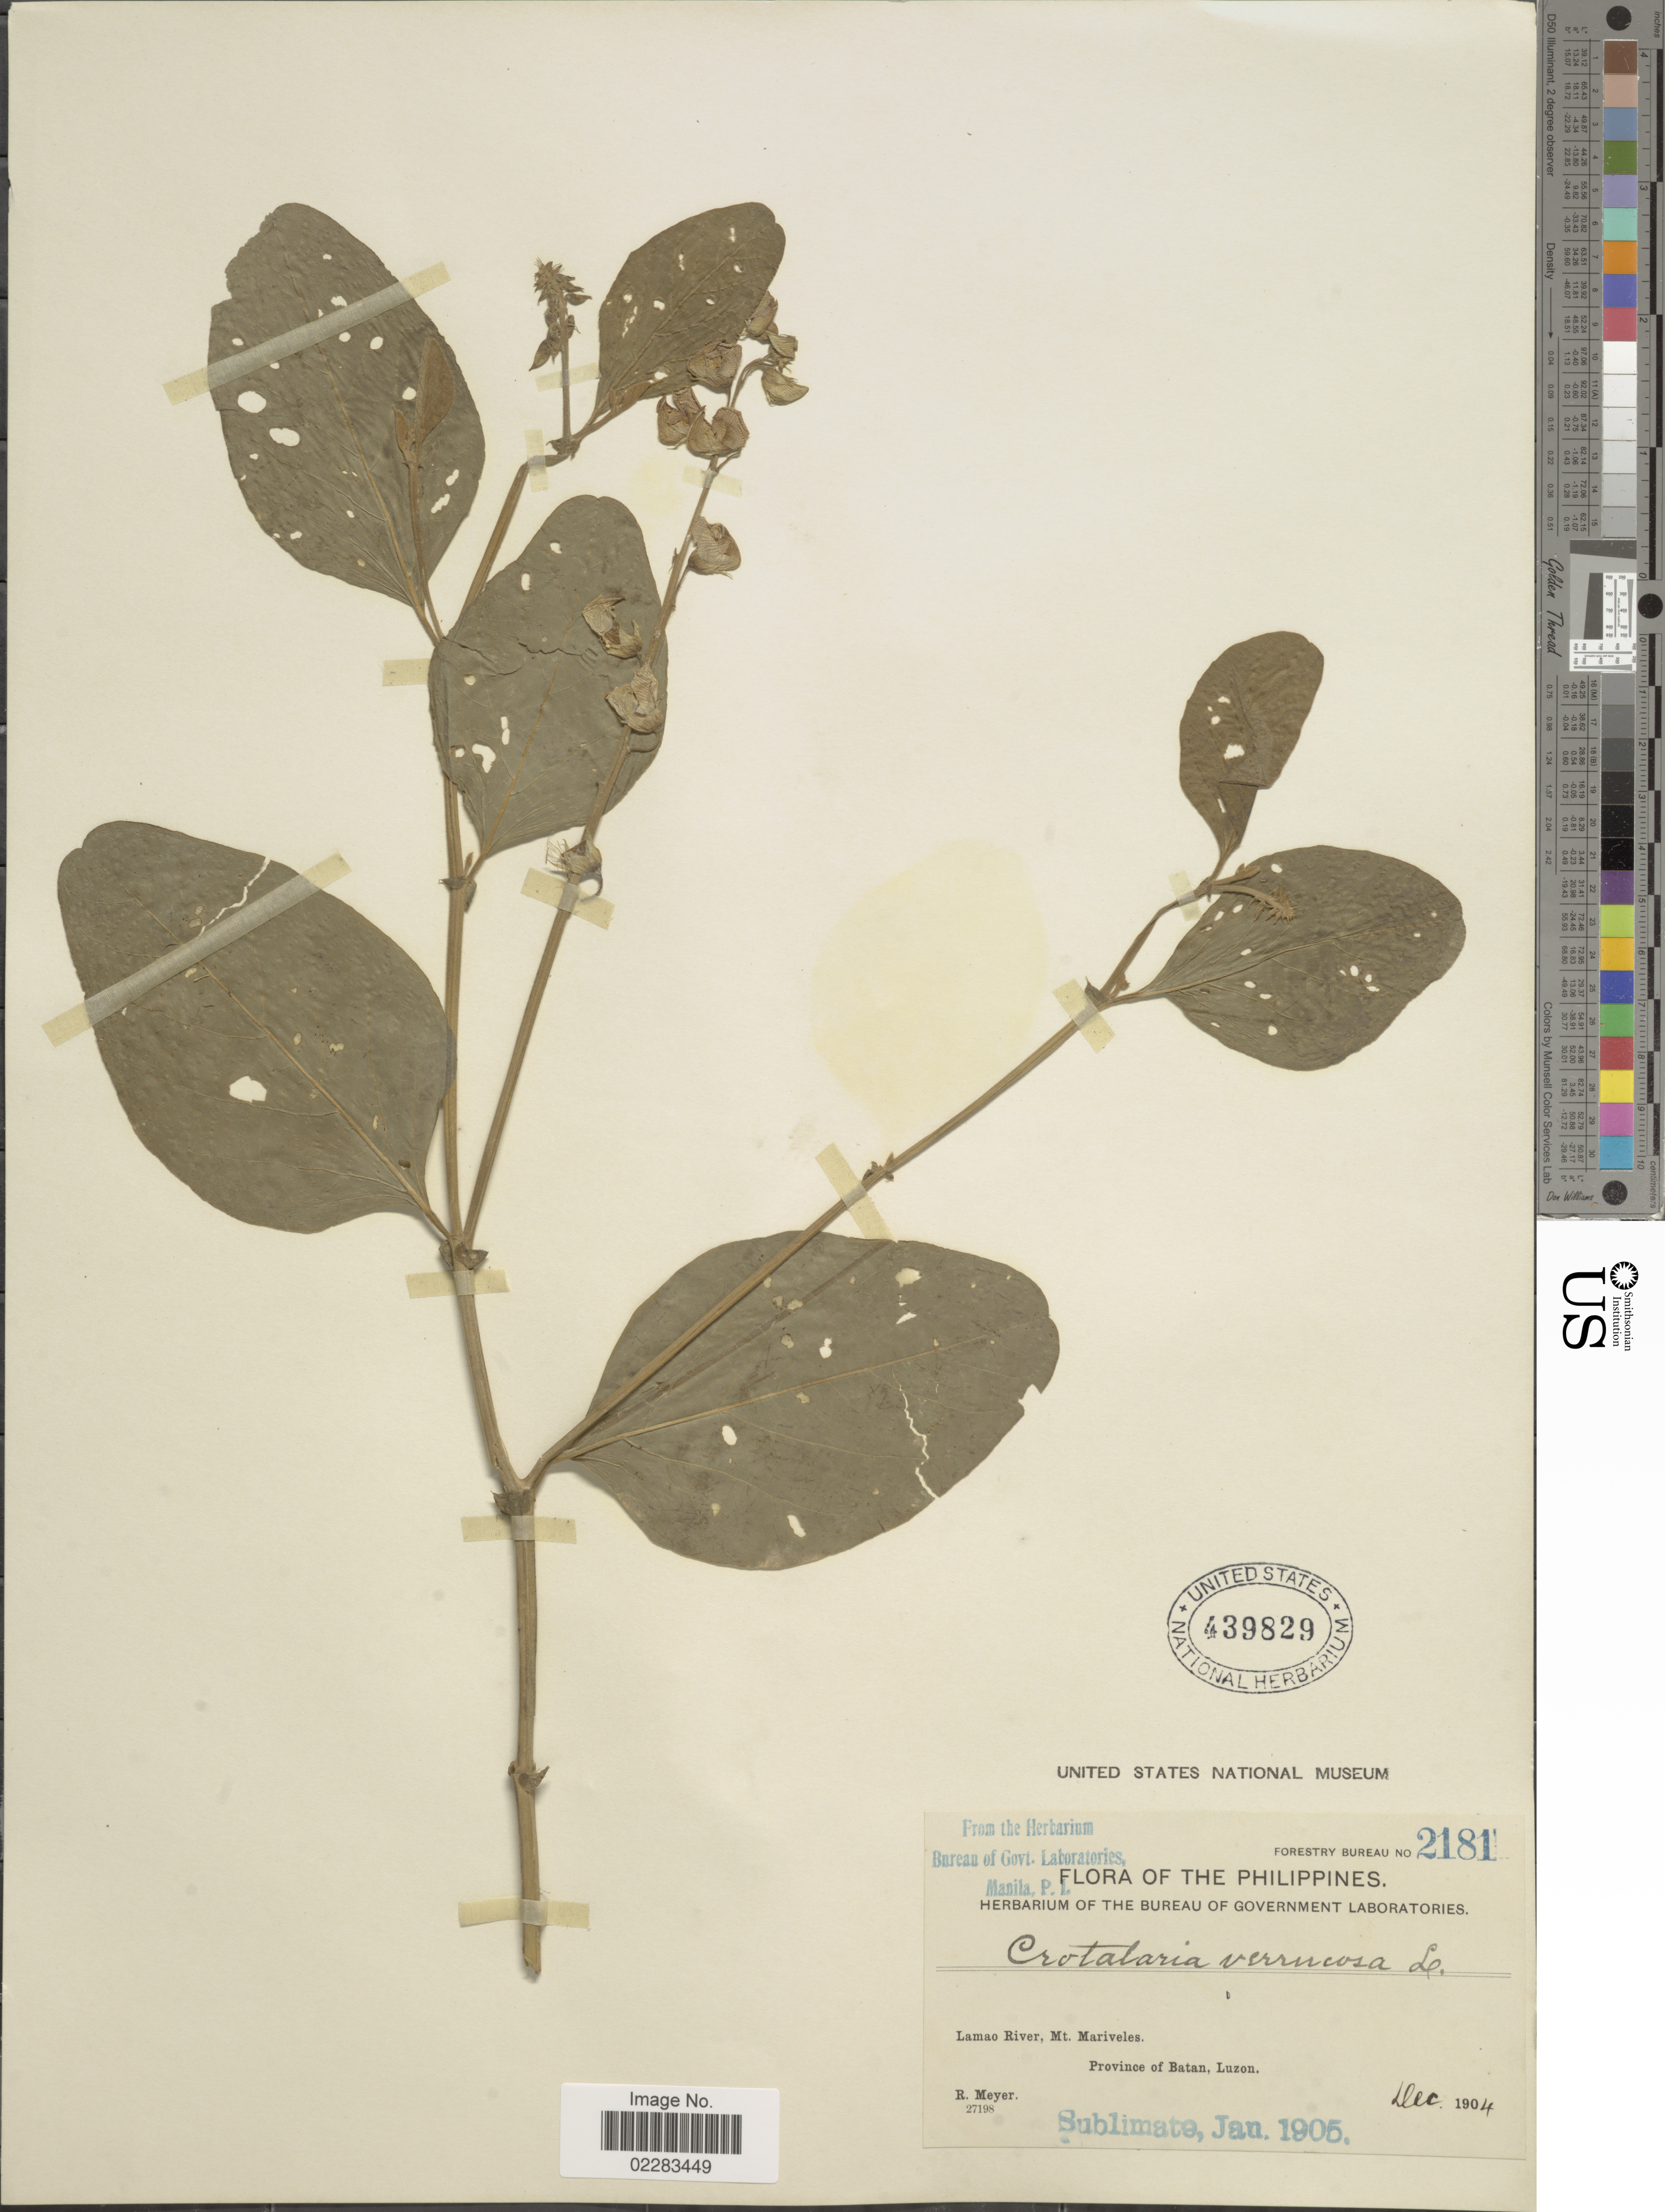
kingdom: Plantae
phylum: Tracheophyta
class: Magnoliopsida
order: Fabales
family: Fabaceae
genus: Crotalaria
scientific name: Crotalaria verrucosa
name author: L.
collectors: R. Meyer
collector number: Forestry Bureau 2181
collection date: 1904-12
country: Philippines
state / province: Cagayan Valley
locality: Lamao River, Mt Mariveles. Province of Batan, Luzon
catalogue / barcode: US 439829